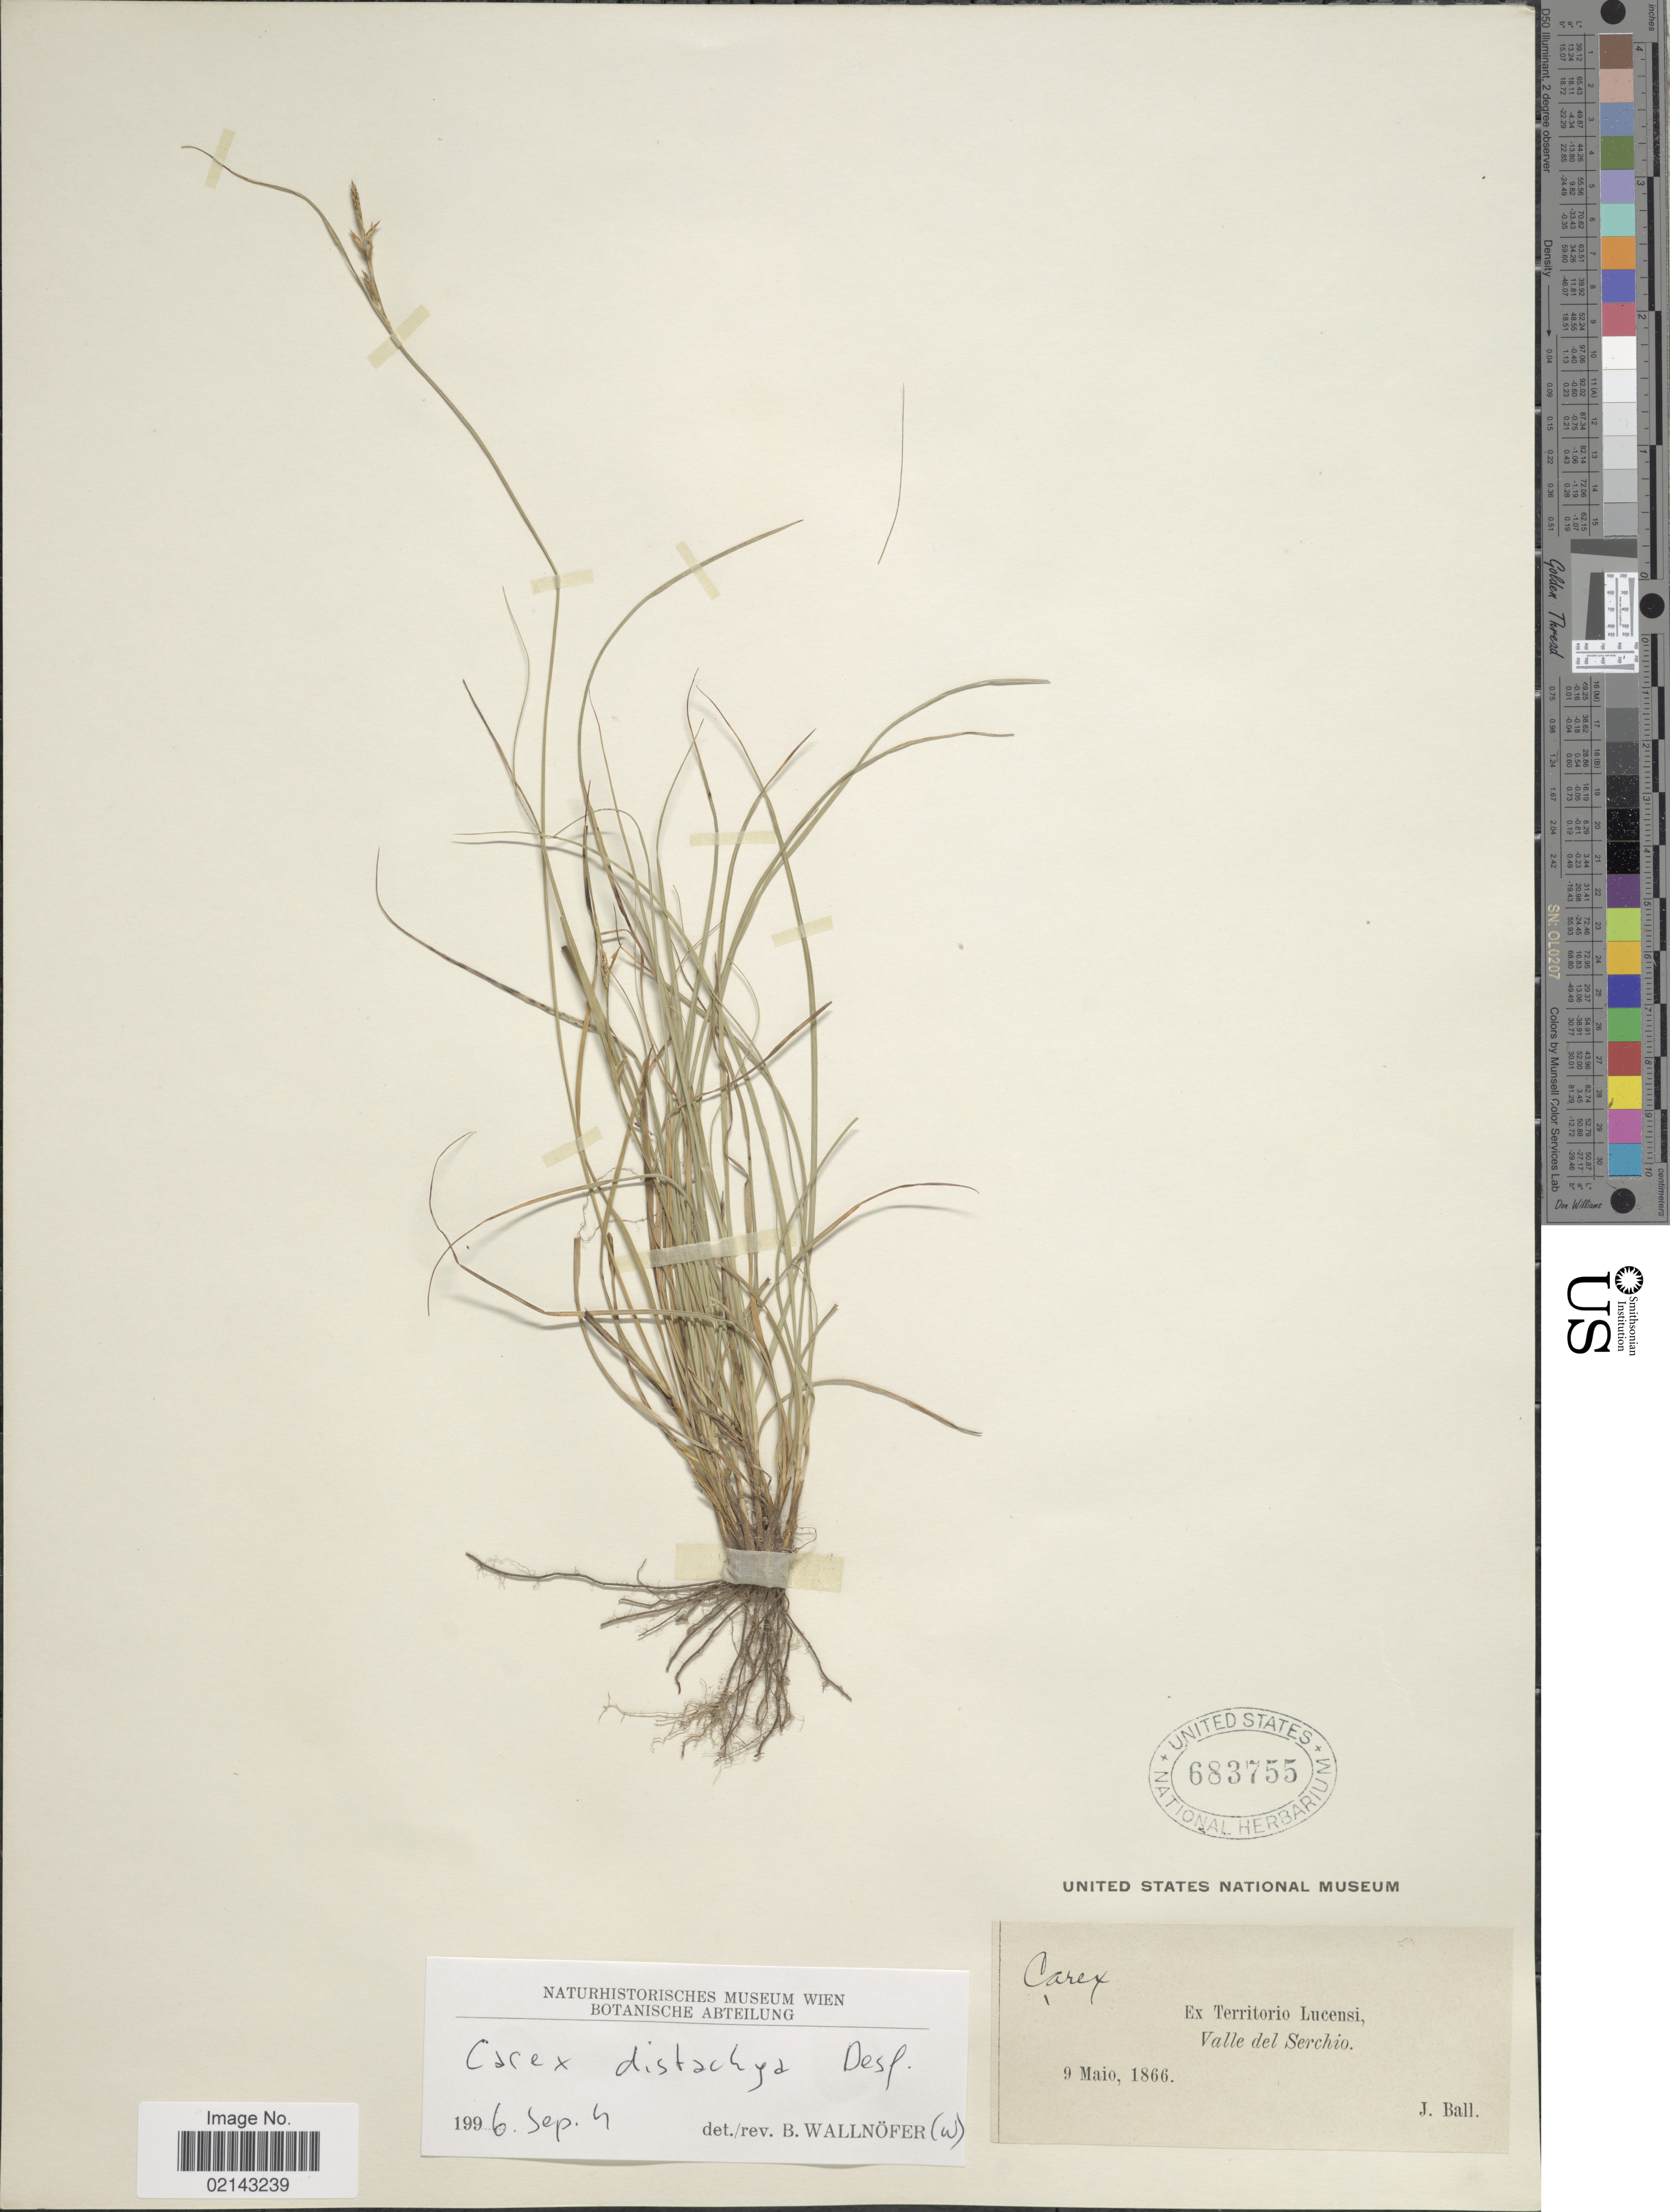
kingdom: Plantae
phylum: Tracheophyta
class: Liliopsida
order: Poales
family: Cyperaceae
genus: Carex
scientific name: Carex distachya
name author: Desf.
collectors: J. Ball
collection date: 1866-05-09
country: Italy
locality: Territorio Lucensi, Valle del Serchio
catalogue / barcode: US 683755